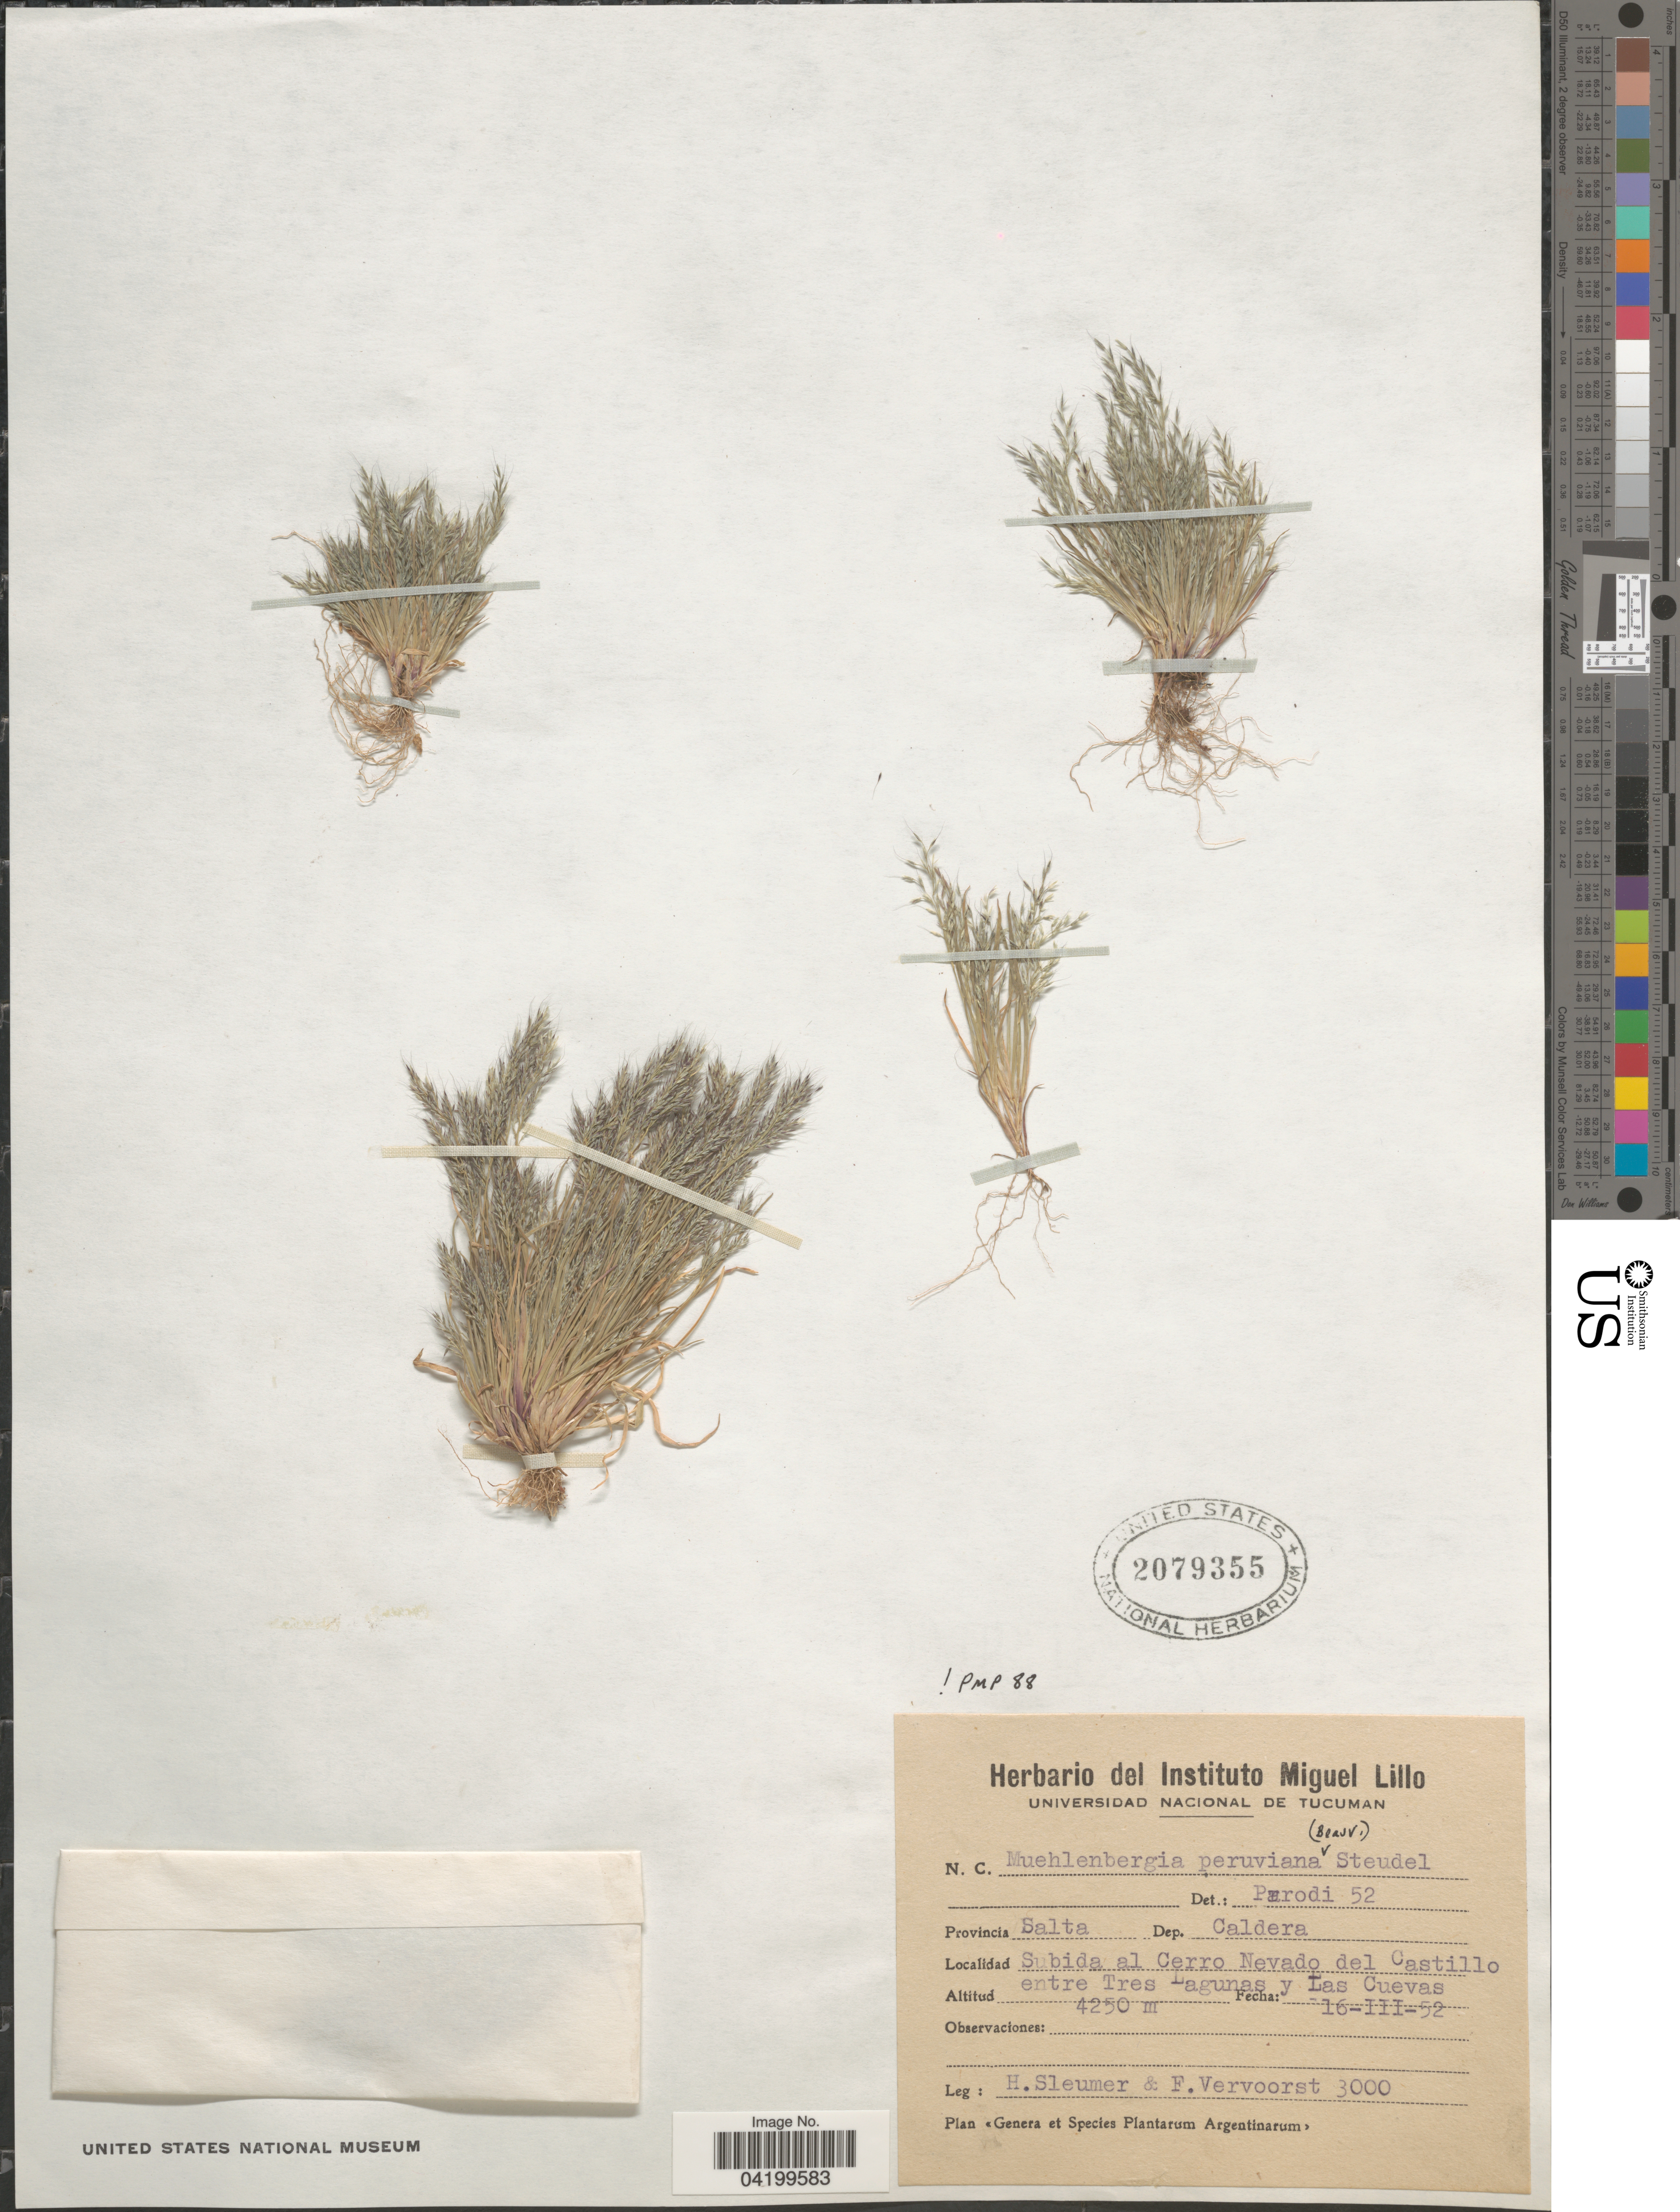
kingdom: Plantae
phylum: Tracheophyta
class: Liliopsida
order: Poales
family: Poaceae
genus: Muhlenbergia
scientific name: Muhlenbergia peruviana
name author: (P. Beauv.) Steud.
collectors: H. O. Sleumer & F. Vervoorst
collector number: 3000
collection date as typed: Transcribed d/m/y: 16/3/52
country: Argentina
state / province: Salta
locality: Dep. Caldera. Subida al Cerro Nevado del Castillo entre Tres Lagunas y Las Cuevas.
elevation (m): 4250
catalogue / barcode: US 2079355